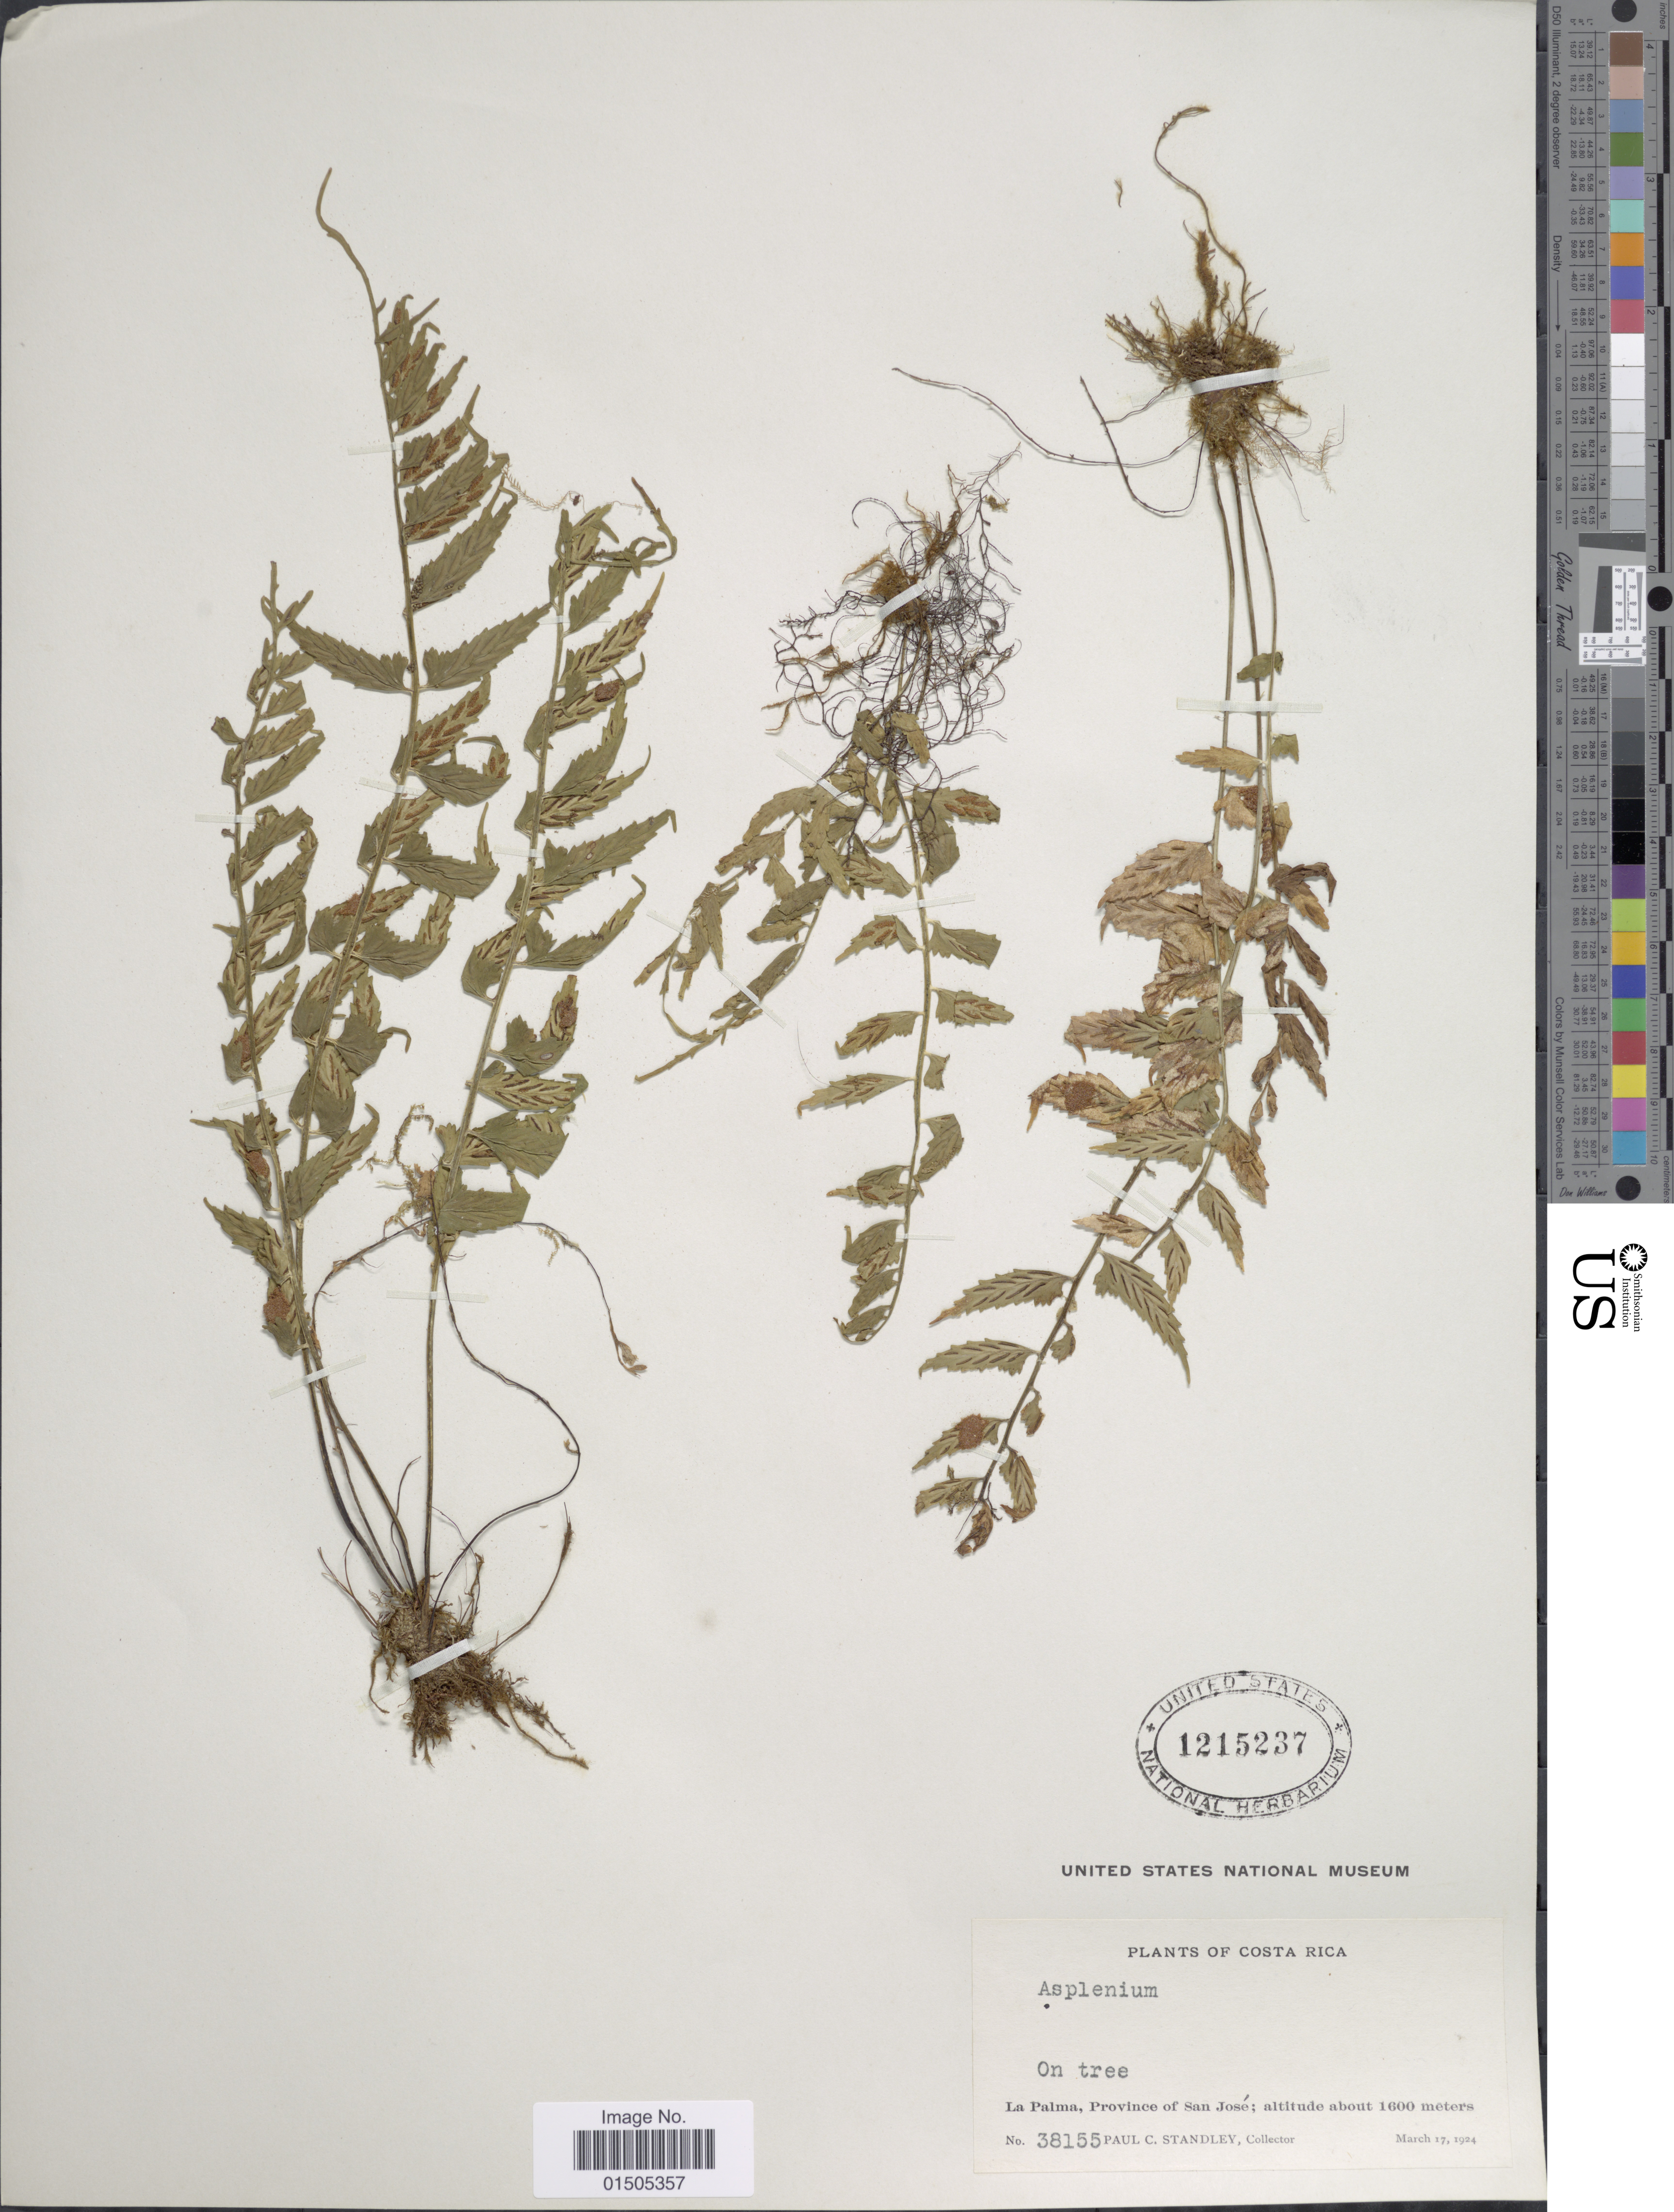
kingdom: Plantae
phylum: Tracheophyta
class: Polypodiopsida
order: Polypodiales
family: Aspleniaceae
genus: Asplenium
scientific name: Asplenium auriculatum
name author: Sw.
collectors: P. C. Standley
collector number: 38155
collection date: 1924-03-17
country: Costa Rica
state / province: San José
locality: La Palma.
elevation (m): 1600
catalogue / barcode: US 1215237